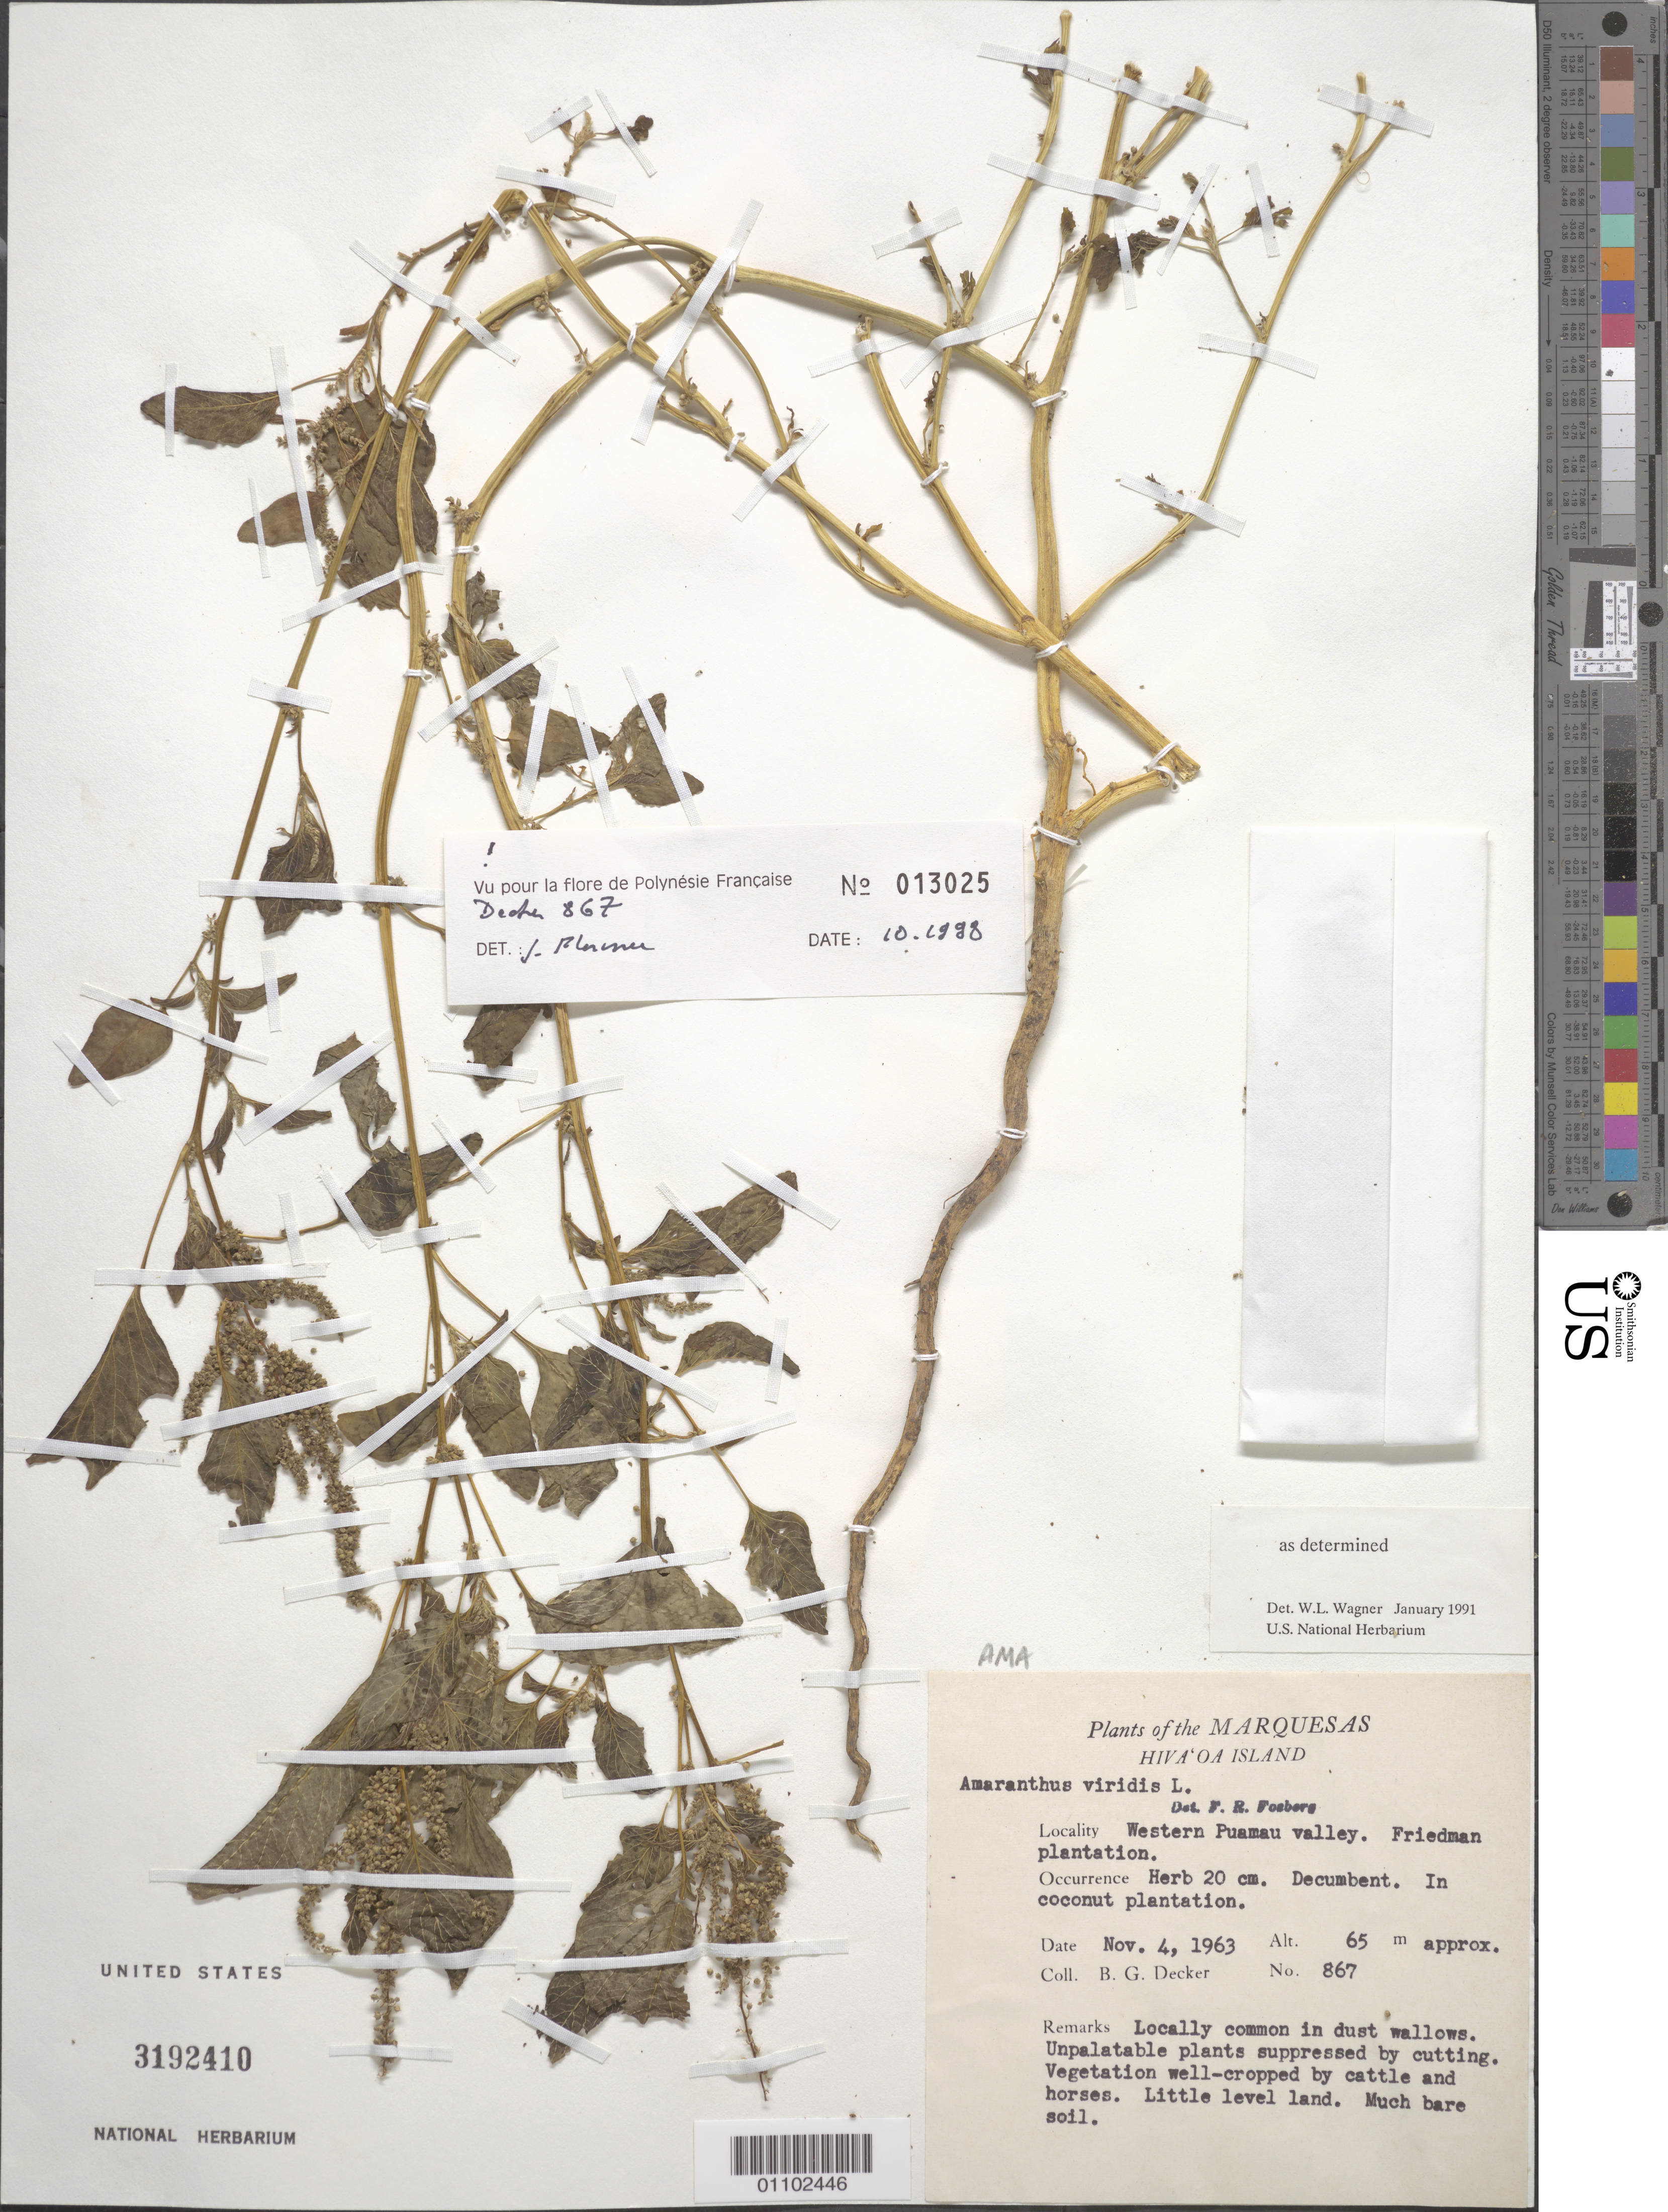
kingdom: Plantae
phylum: Tracheophyta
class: Magnoliopsida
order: Caryophyllales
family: Amaranthaceae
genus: Amaranthus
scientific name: Amaranthus viridis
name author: L.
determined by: Wagner, W. L., (BOT), Smithsonian Institution - National Museum of Natural History (UNITED STATES)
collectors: B. G. Decker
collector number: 867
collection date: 1963-11-04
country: French Polynesia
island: Hiva Oa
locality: W Puamau Valley, Friedman plantation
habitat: In coconut plantation. Locally common in dust wallows. Vegetation well-cropped by cattle and horses. Little level land, much bare soil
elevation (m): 65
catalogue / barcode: US 3192410